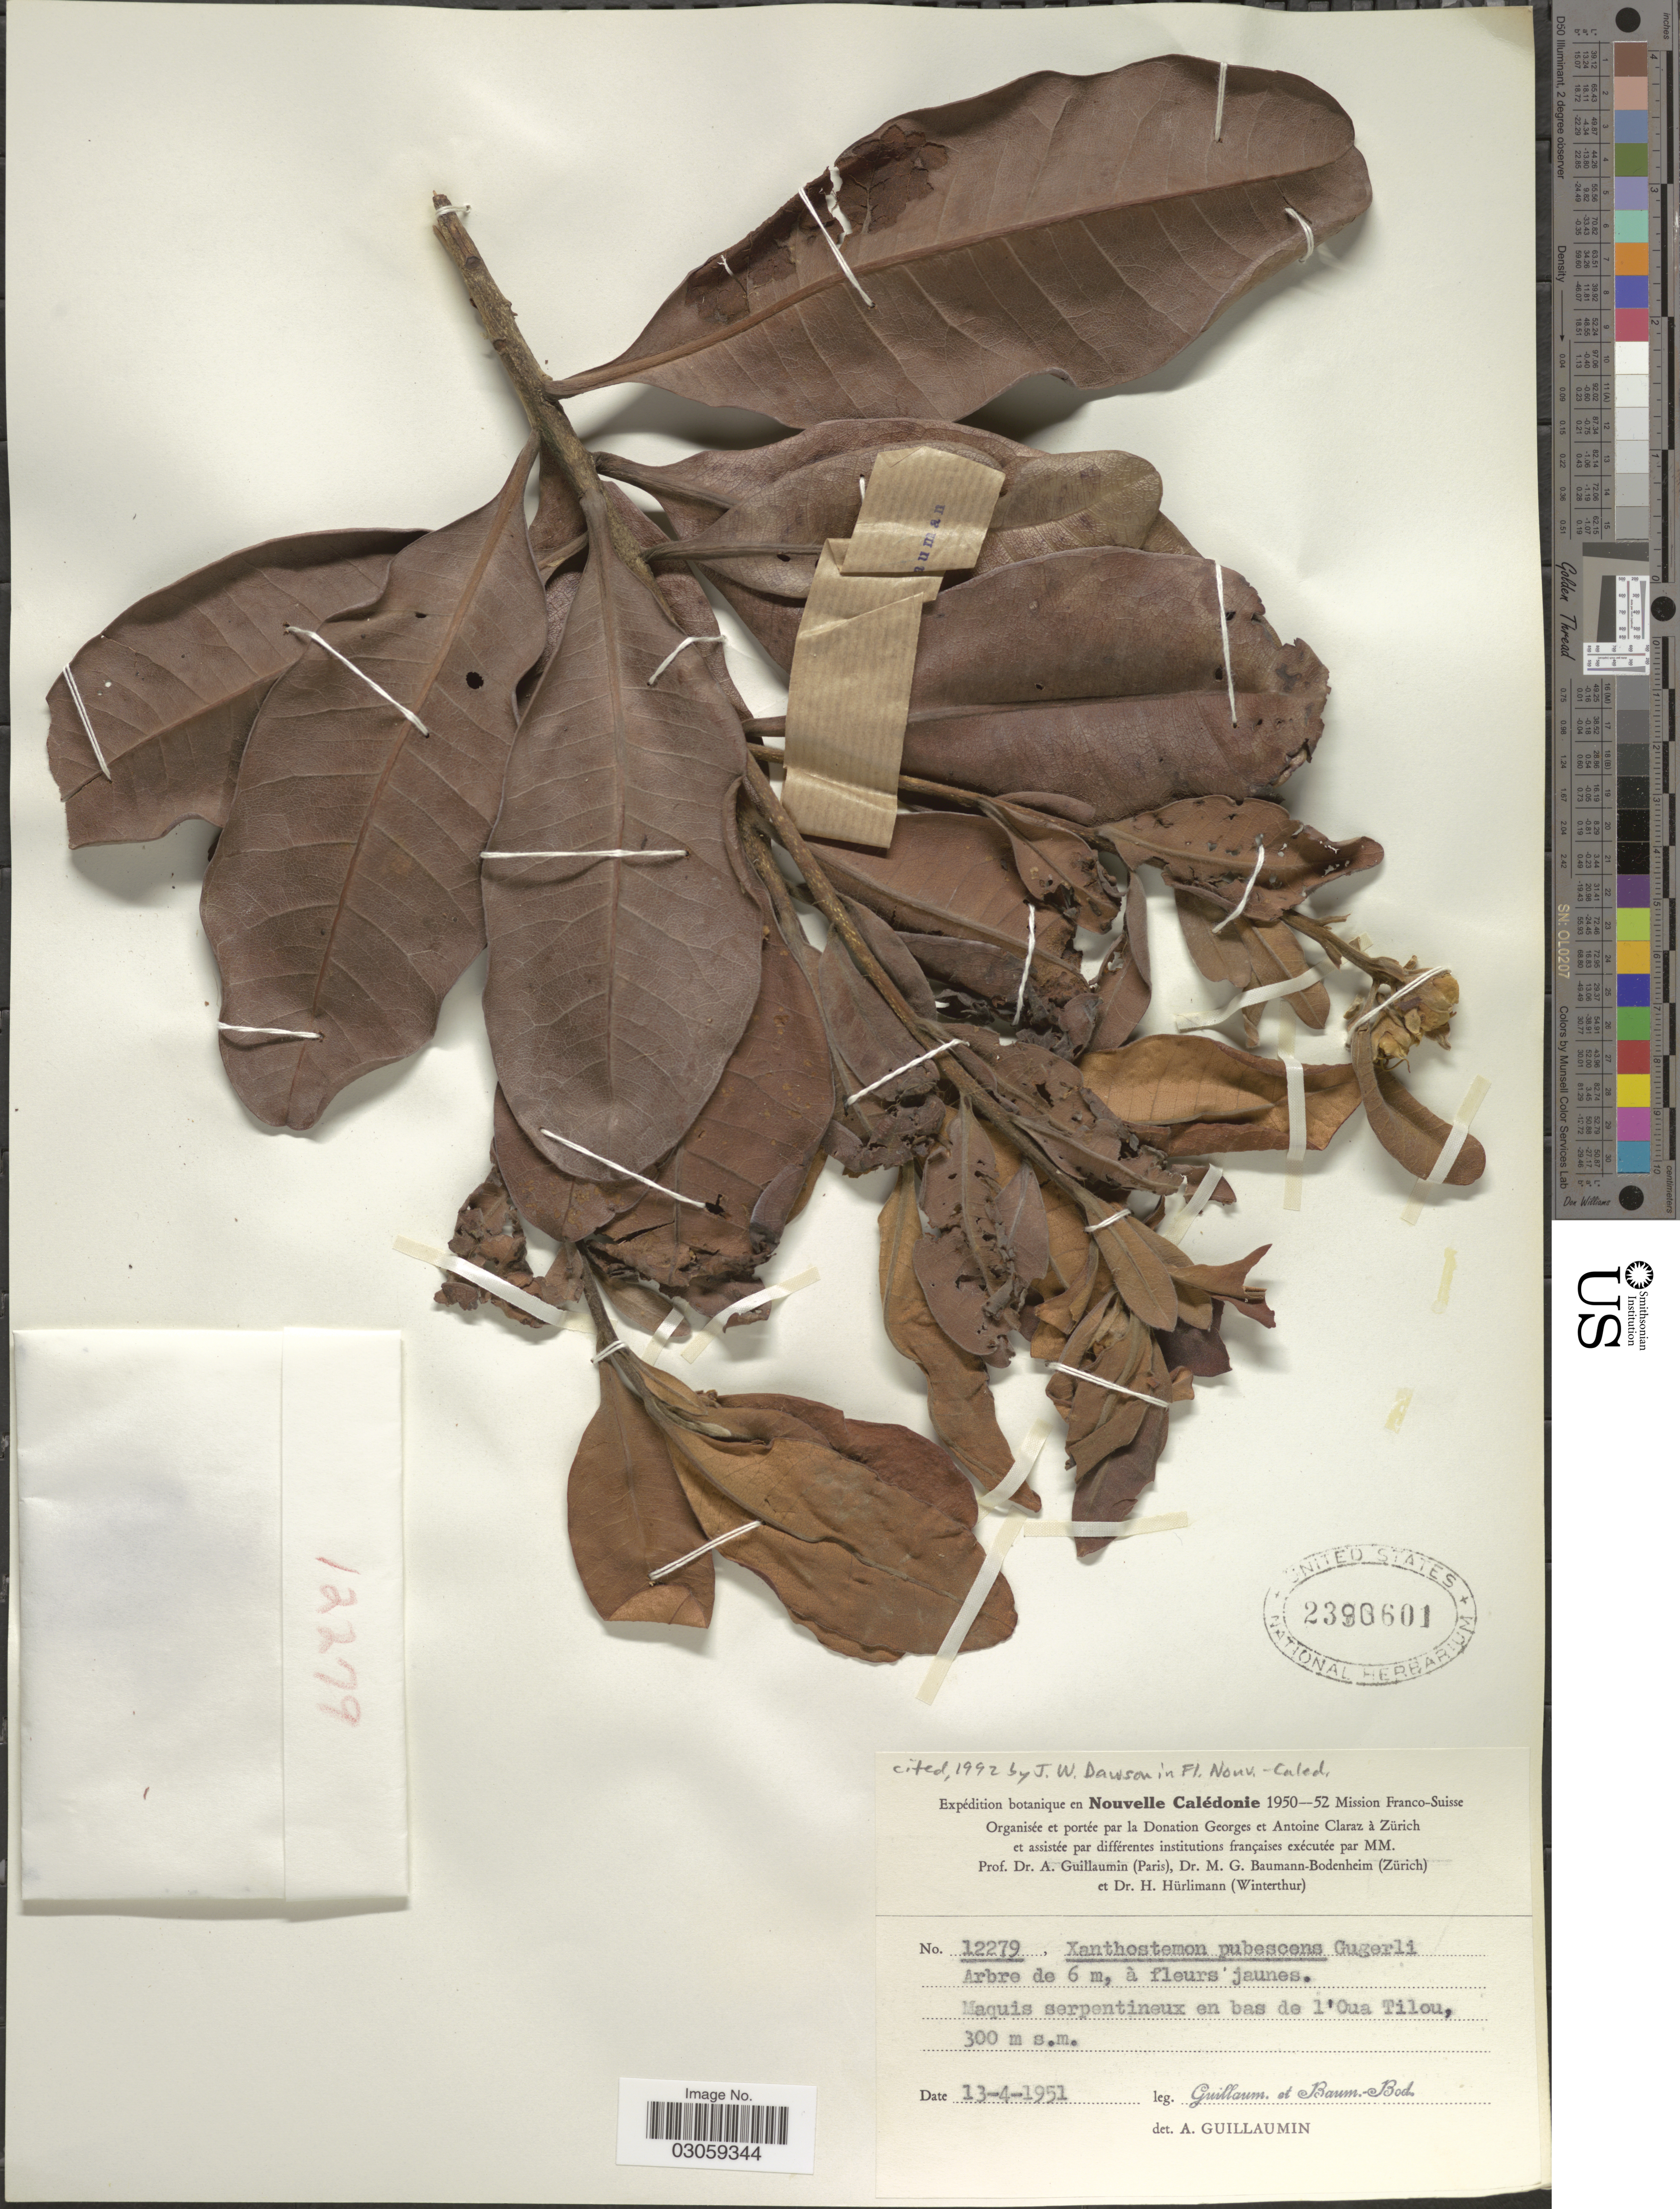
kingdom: Plantae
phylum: Tracheophyta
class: Magnoliopsida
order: Myrtales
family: Myrtaceae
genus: Xanthostemon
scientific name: Xanthostemon pubescens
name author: (Brongn. & Gris) Sebert & Pancher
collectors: A. Guillaumin & M. G. Baumann-Bodenheim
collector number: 12279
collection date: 1951-04-13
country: New Caledonia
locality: En Nouvelle Calédonie. Maquis serpentineux en bas de l'Oua Tilou.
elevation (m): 300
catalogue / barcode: US 2390601